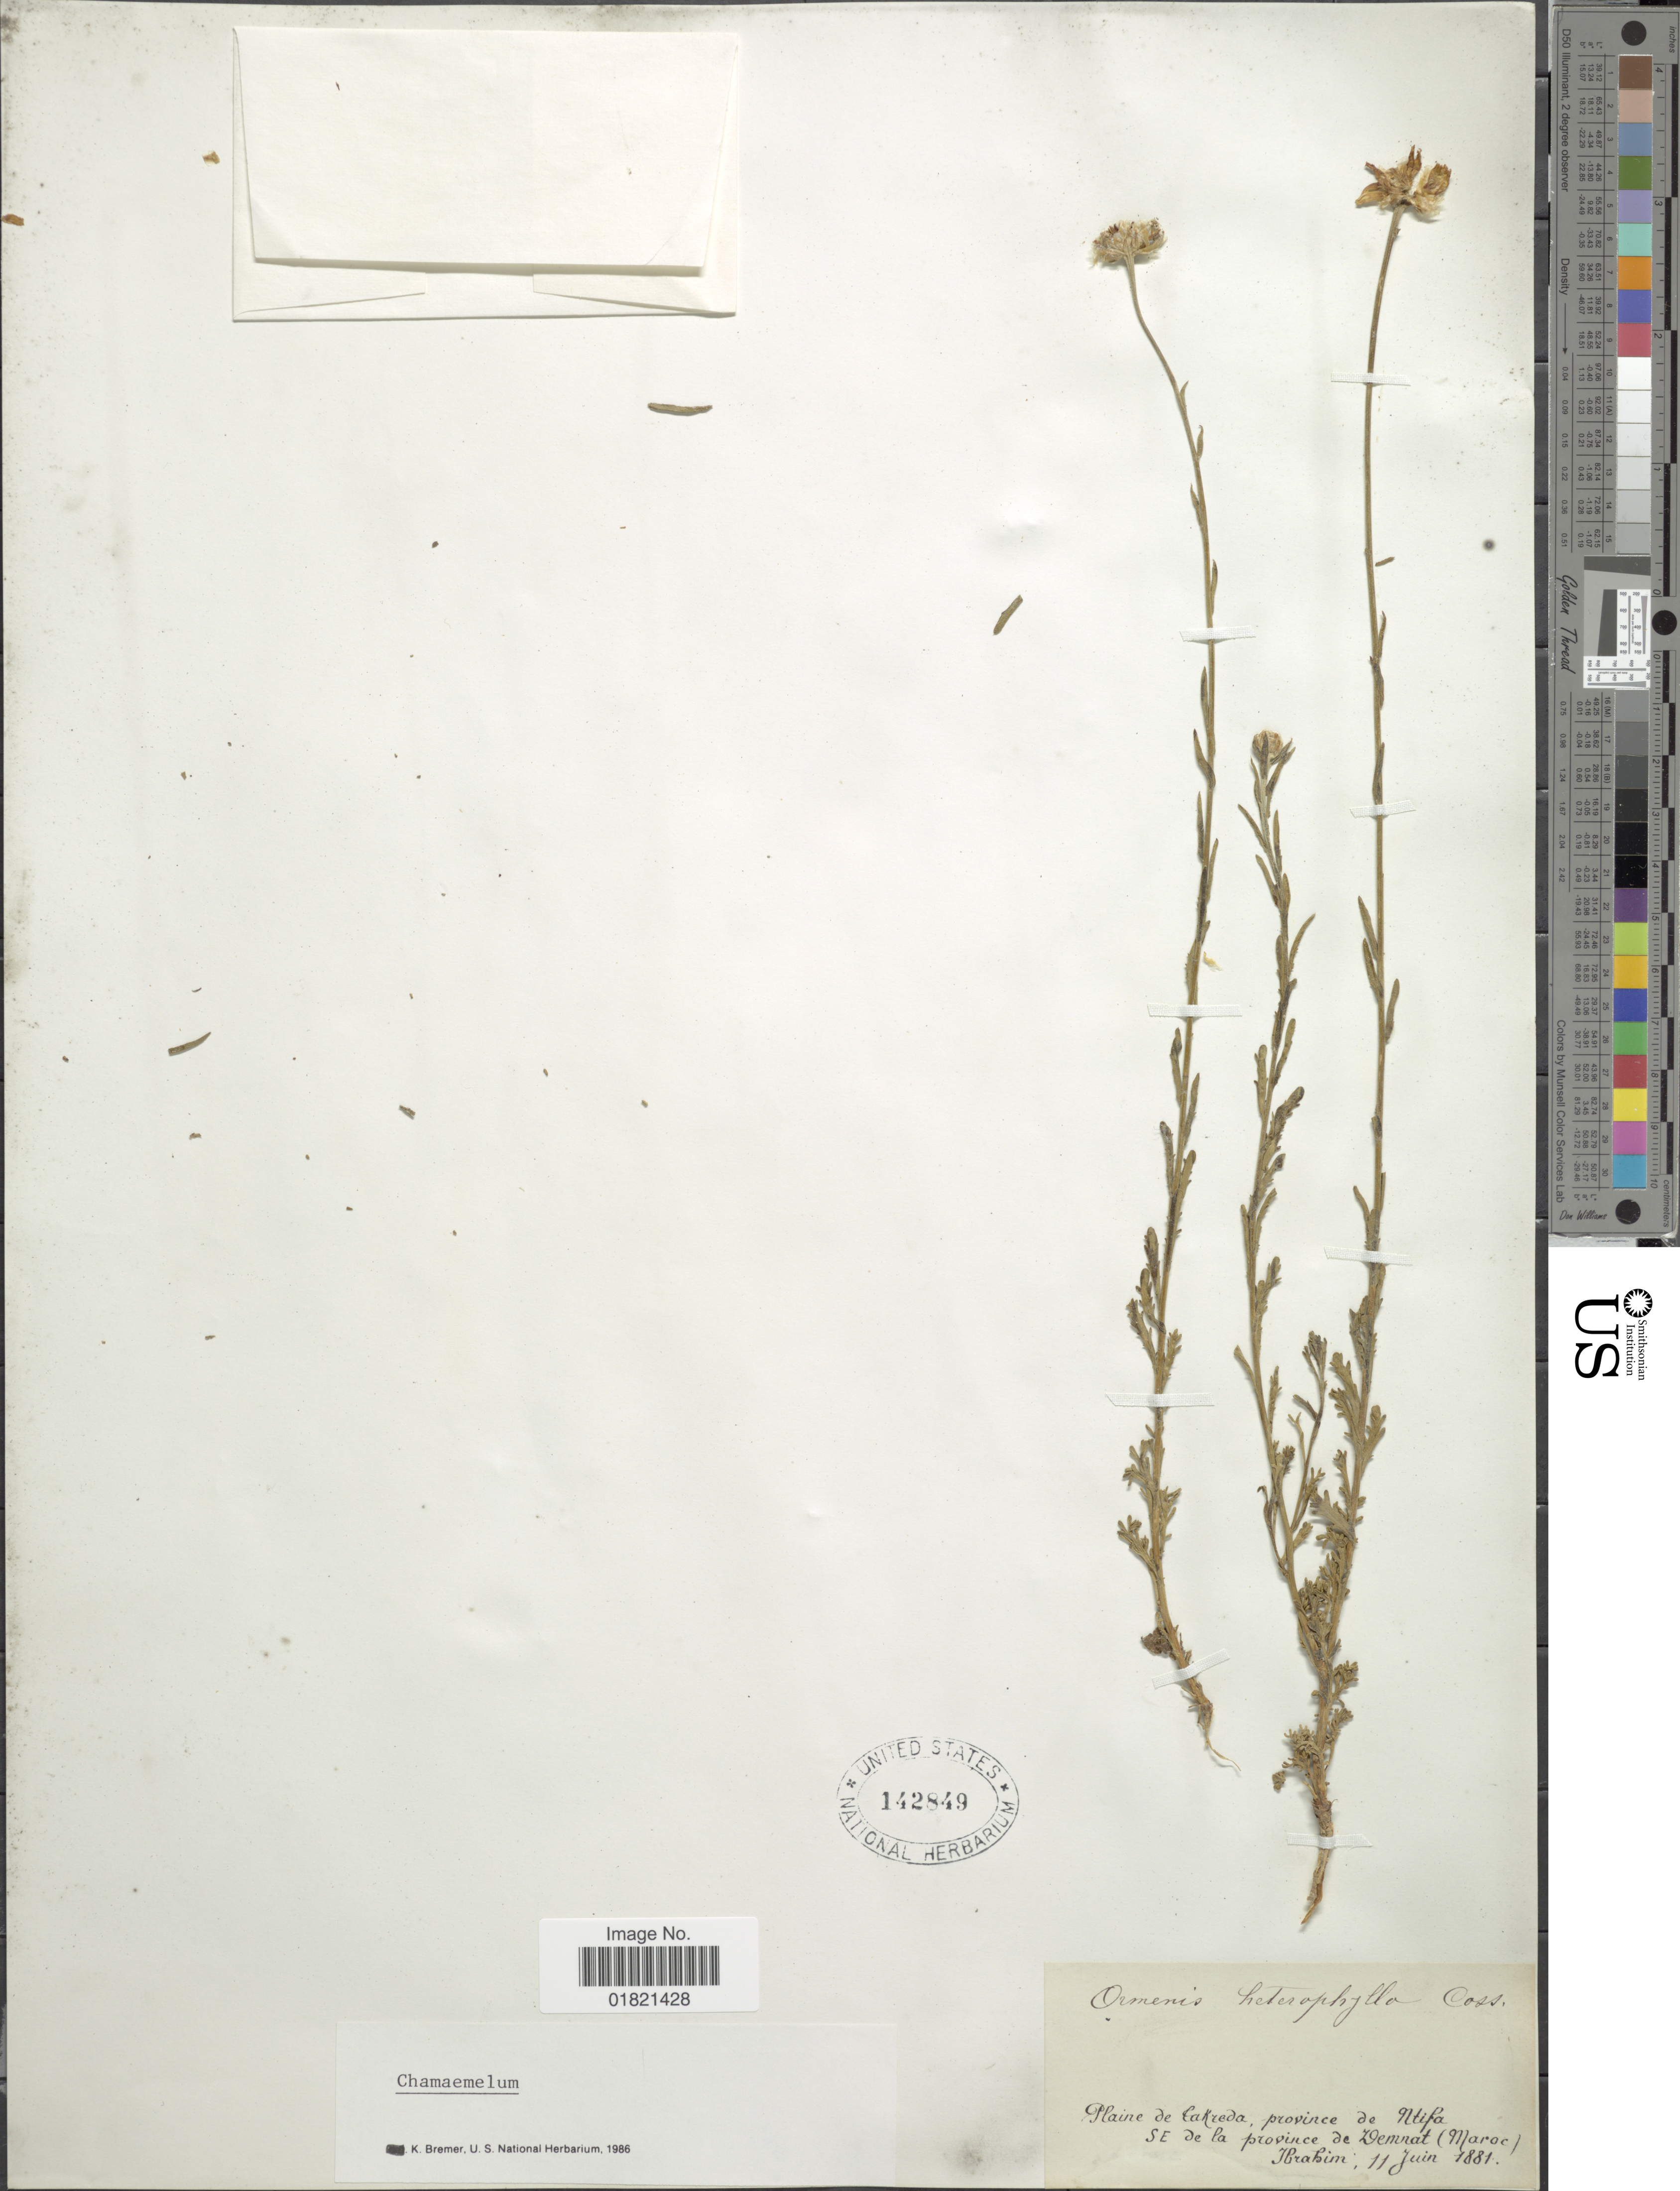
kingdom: Plantae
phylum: Tracheophyta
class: Magnoliopsida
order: Asterales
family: Asteraceae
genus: Chamaemelum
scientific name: Chamaemelum heterophylla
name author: Coss.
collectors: -. Ibrahim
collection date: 1881-06-11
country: Morocco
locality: Plaine de Cakreda, province de Ntifa SE de la province de Demnat (Maroc)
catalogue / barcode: US 142849